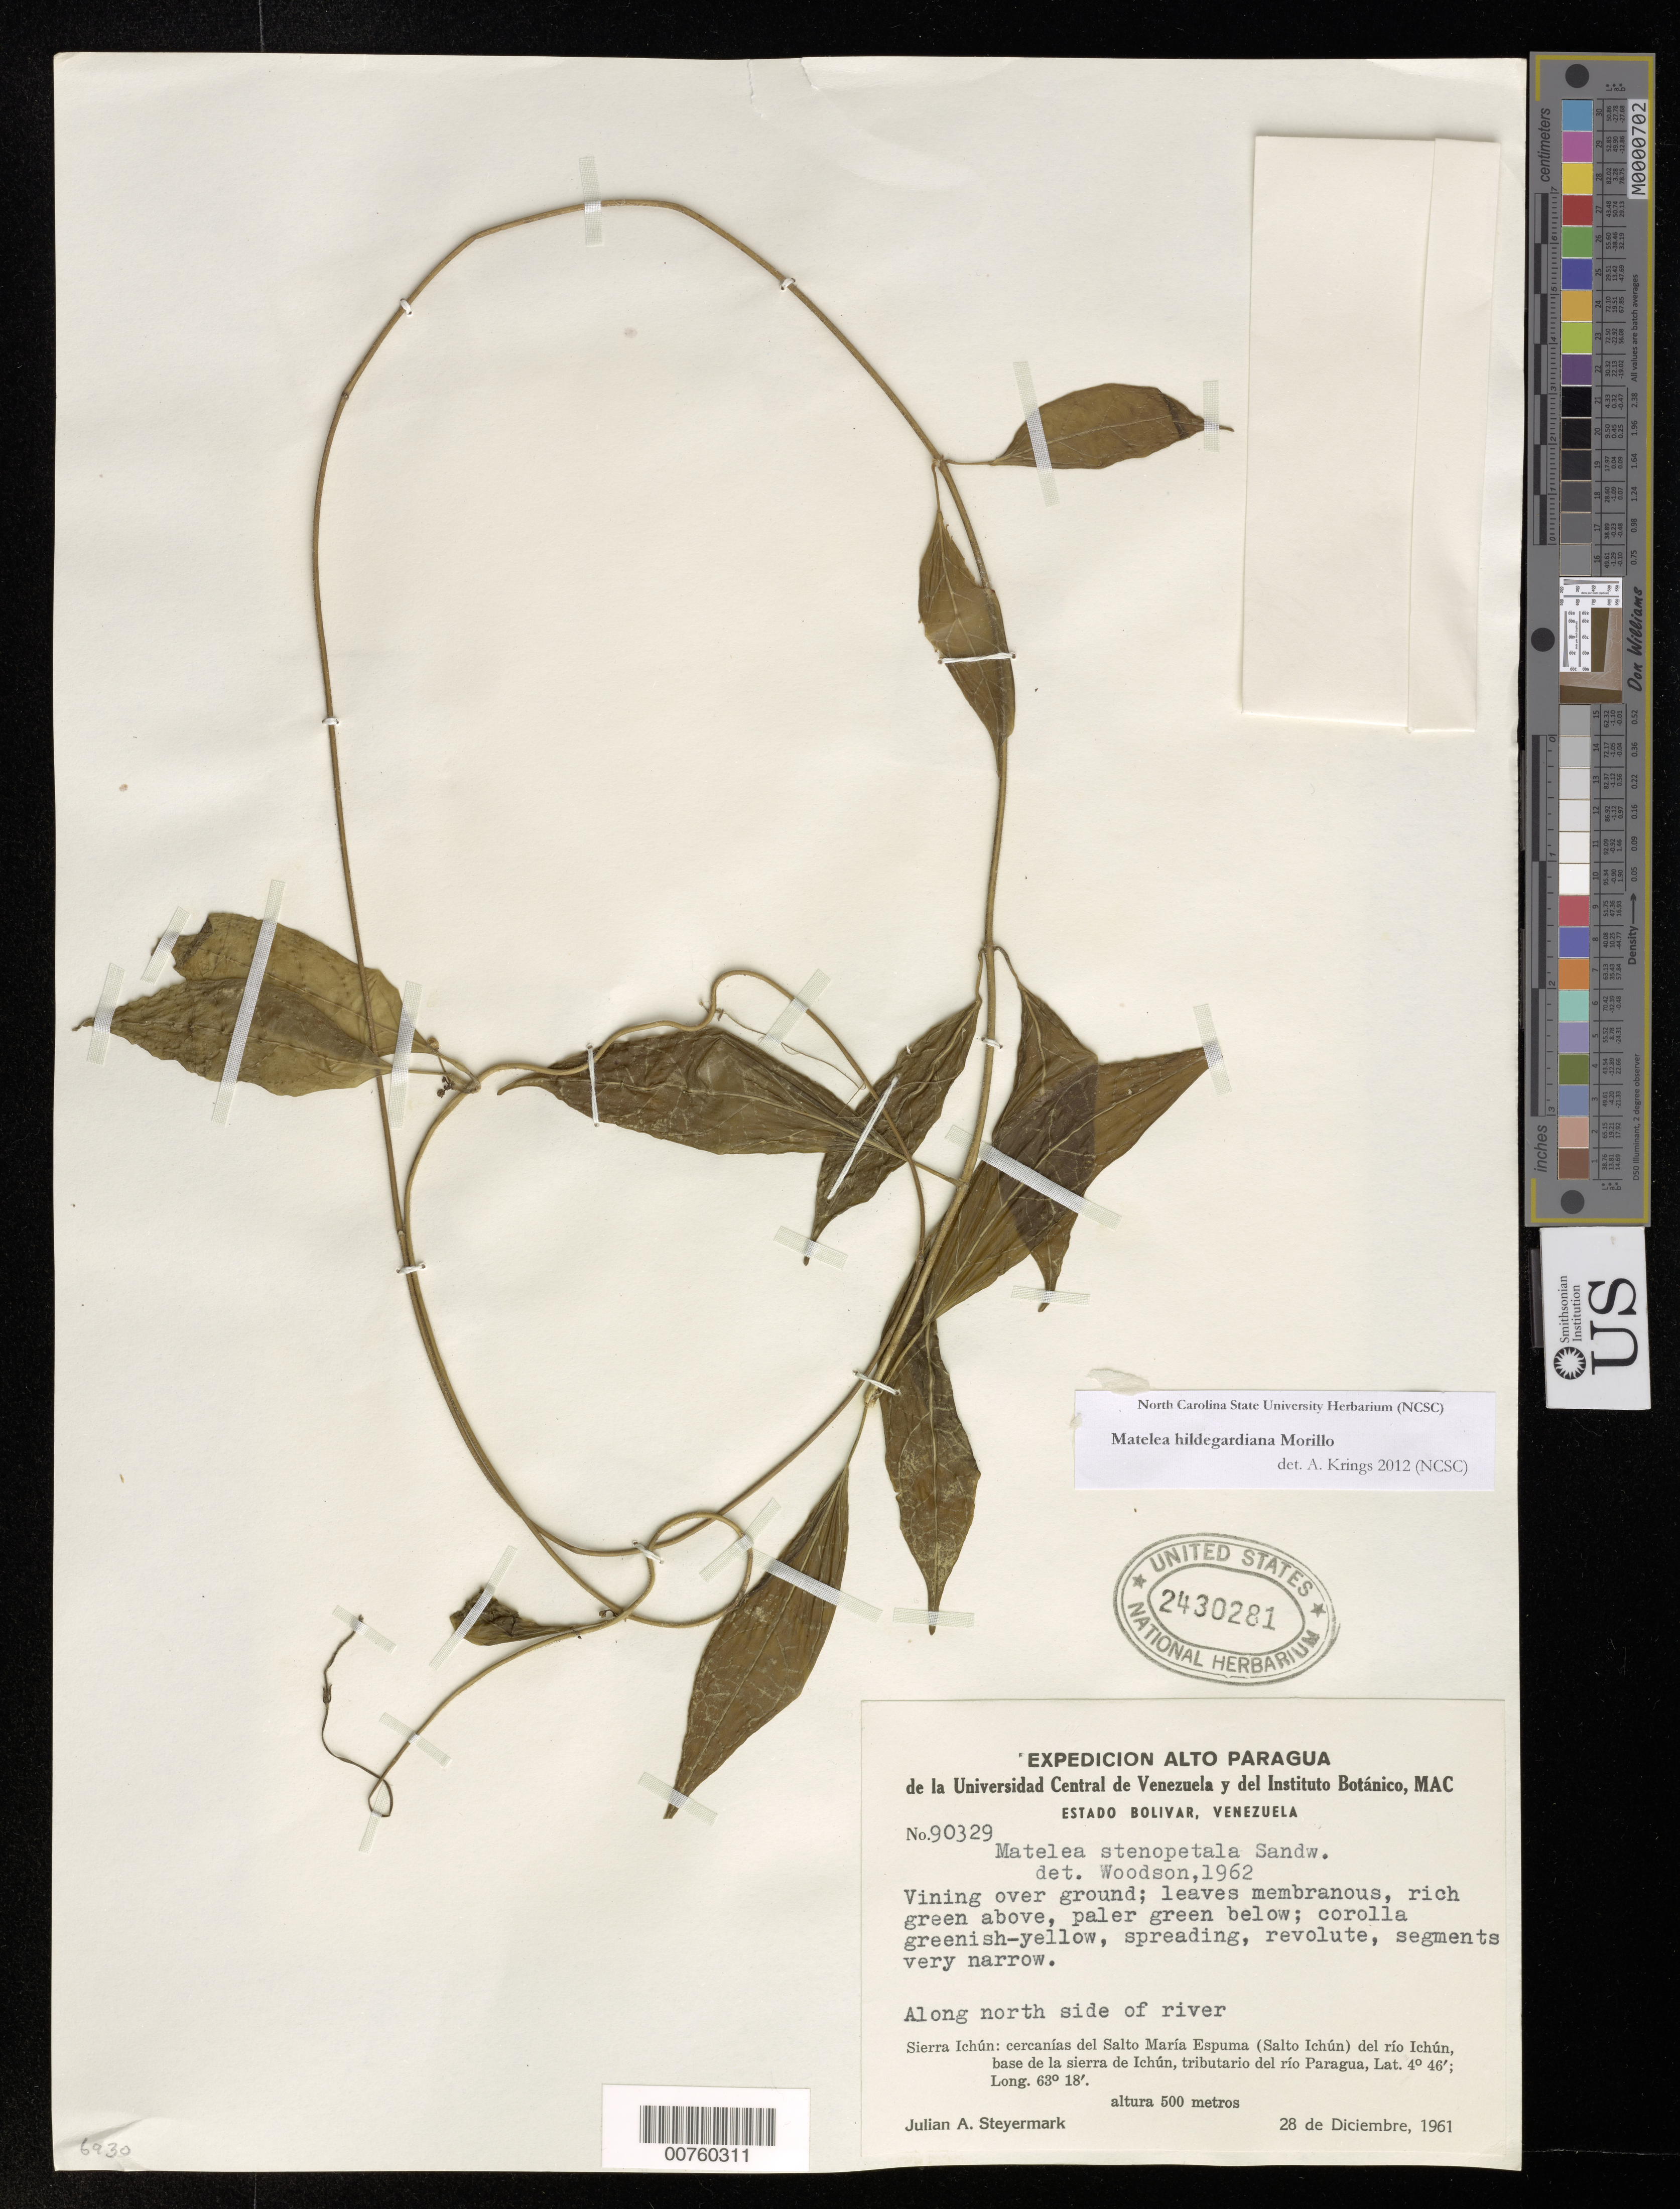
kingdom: Plantae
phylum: Tracheophyta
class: Magnoliopsida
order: Gentianales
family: Apocynaceae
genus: Matelea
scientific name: Matelea hildegardiana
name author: Morillo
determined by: Krings, A.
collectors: J. Steyermark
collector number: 90329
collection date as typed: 28-Dec-61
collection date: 1961-12-28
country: Venezuela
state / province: Bolívar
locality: Sierra Ichún, Salto María Espuma (Salto Ichún) del Río Ichún (tributary of río Paragua), base de la sierra de Ichún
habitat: Along north side of river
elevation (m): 500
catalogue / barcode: US 2430281